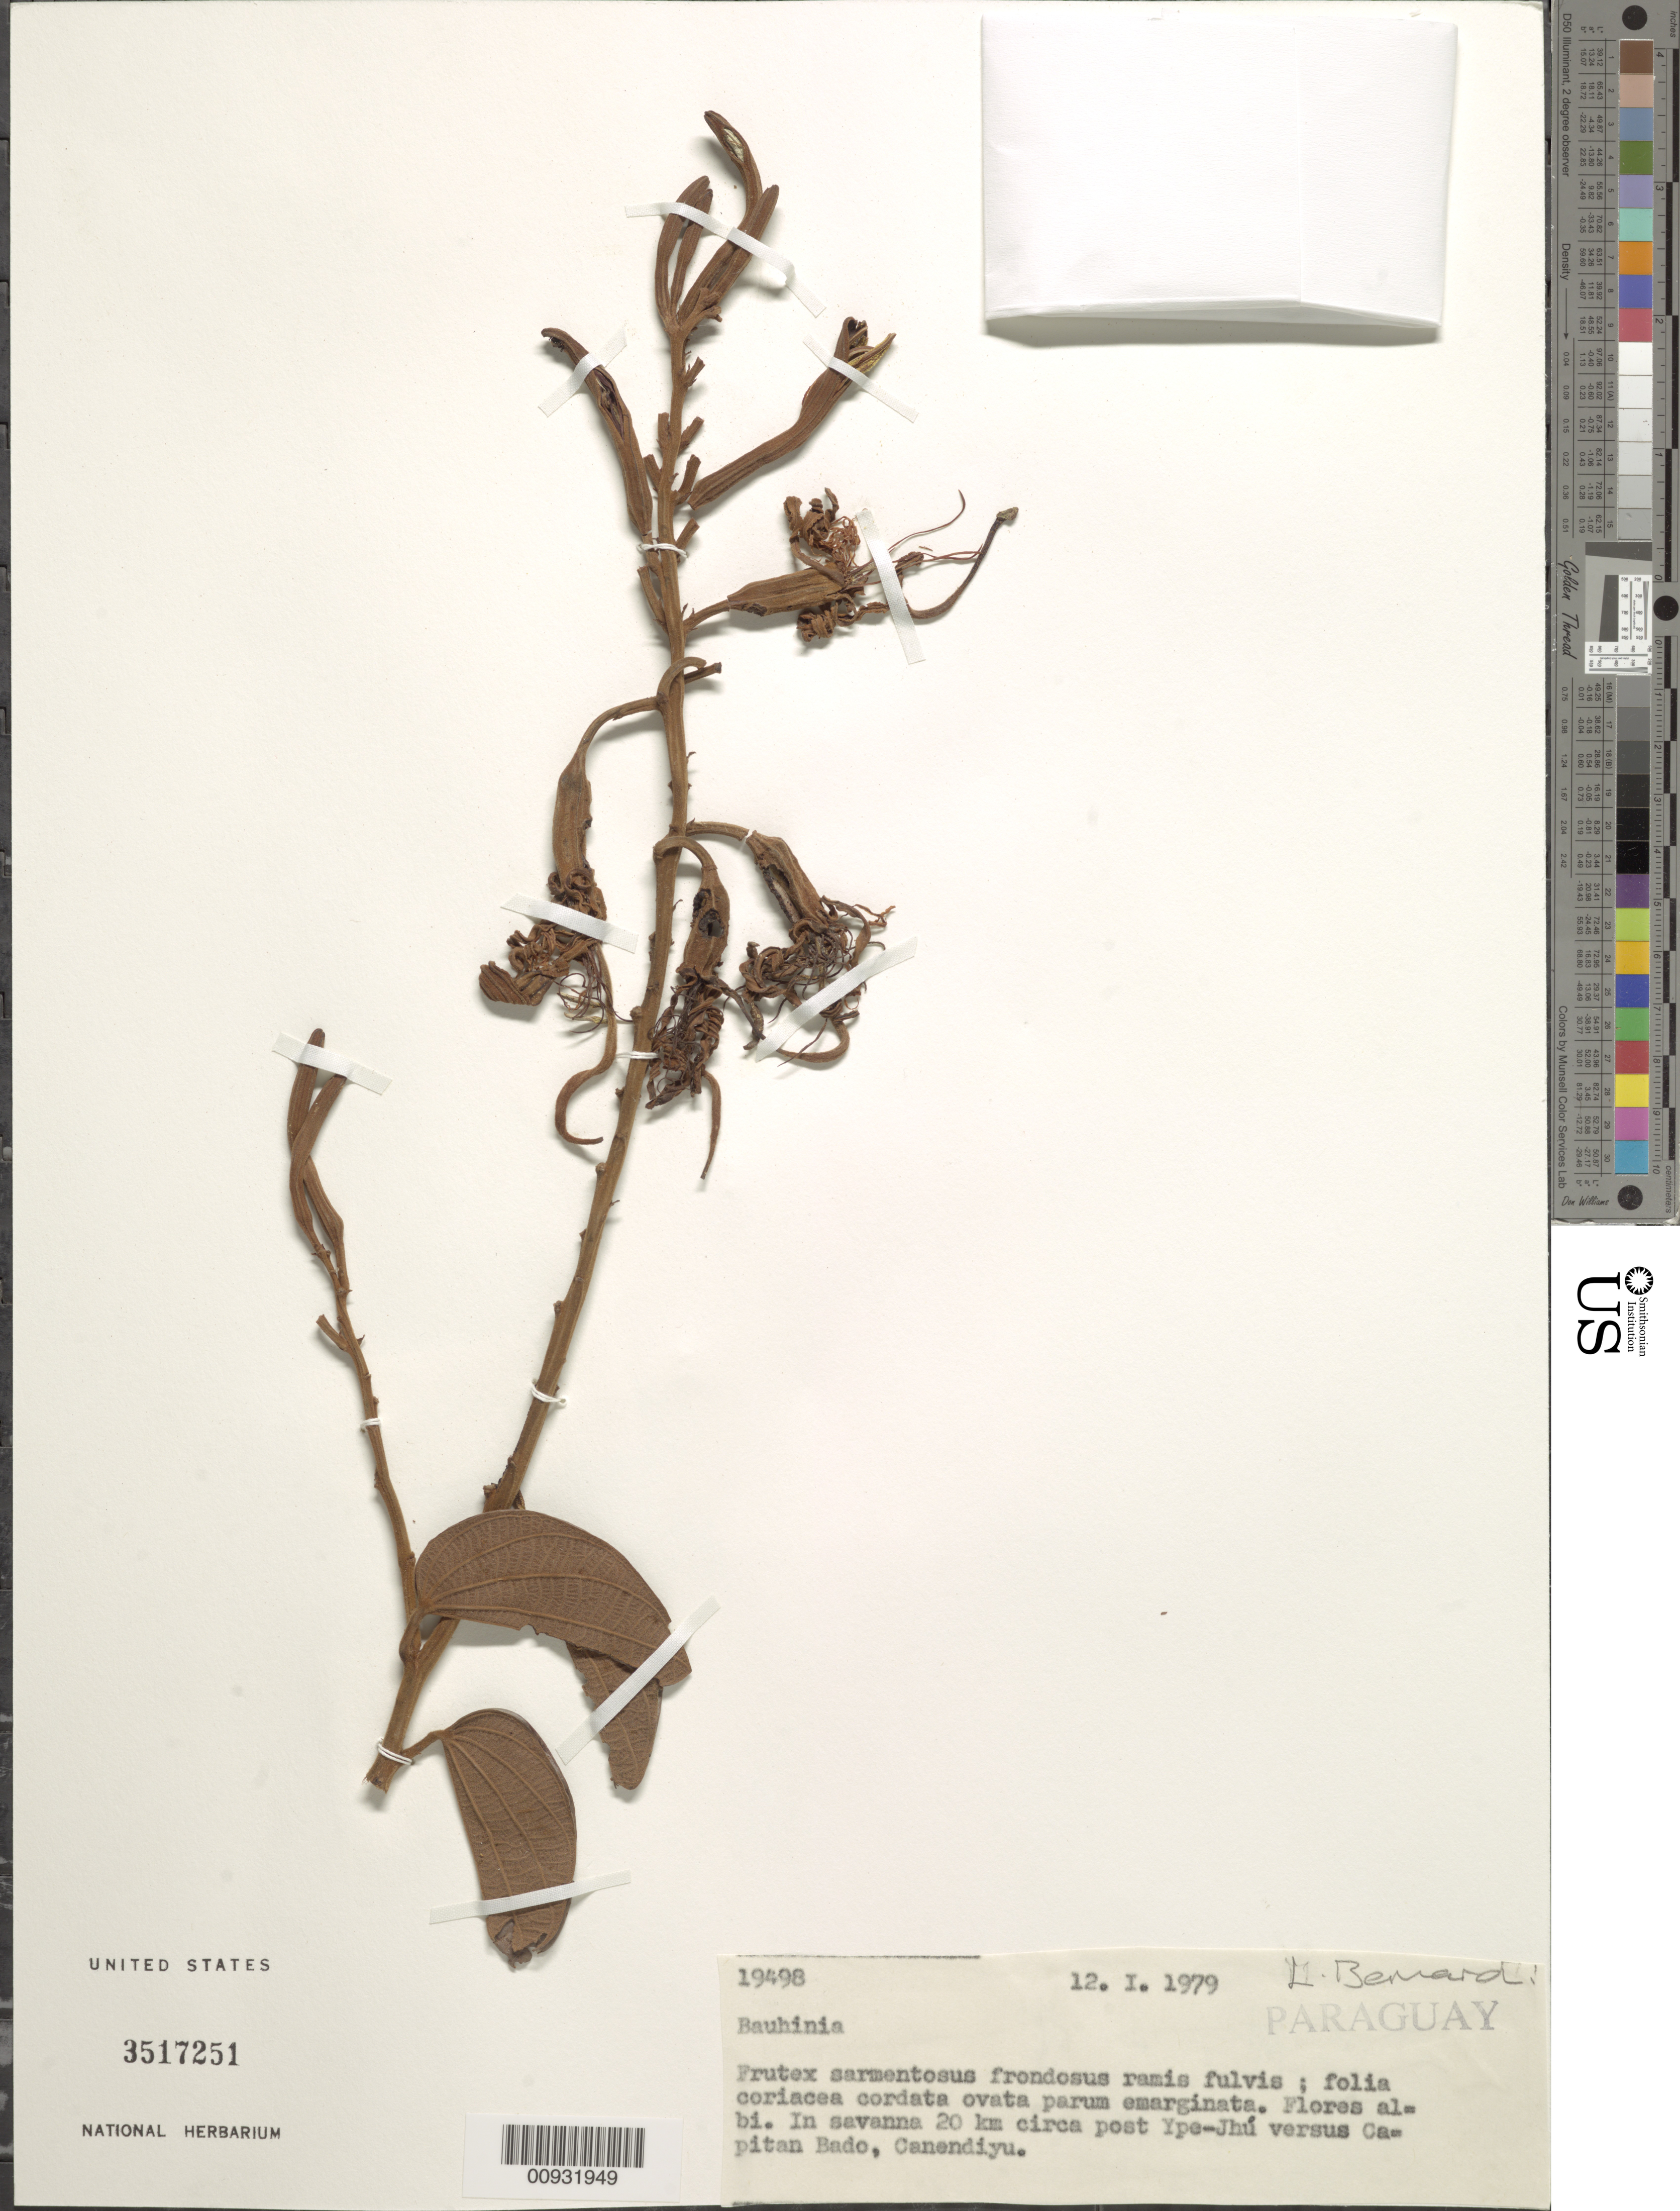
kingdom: Plantae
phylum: Tracheophyta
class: Magnoliopsida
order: Fabales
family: Fabaceae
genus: Bauhinia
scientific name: Bauhinia sp.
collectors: L. Bernardi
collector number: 19498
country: Paraguay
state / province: Canindeyú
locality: Ype-Jhu versus Capitan Bado.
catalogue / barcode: US 3517251